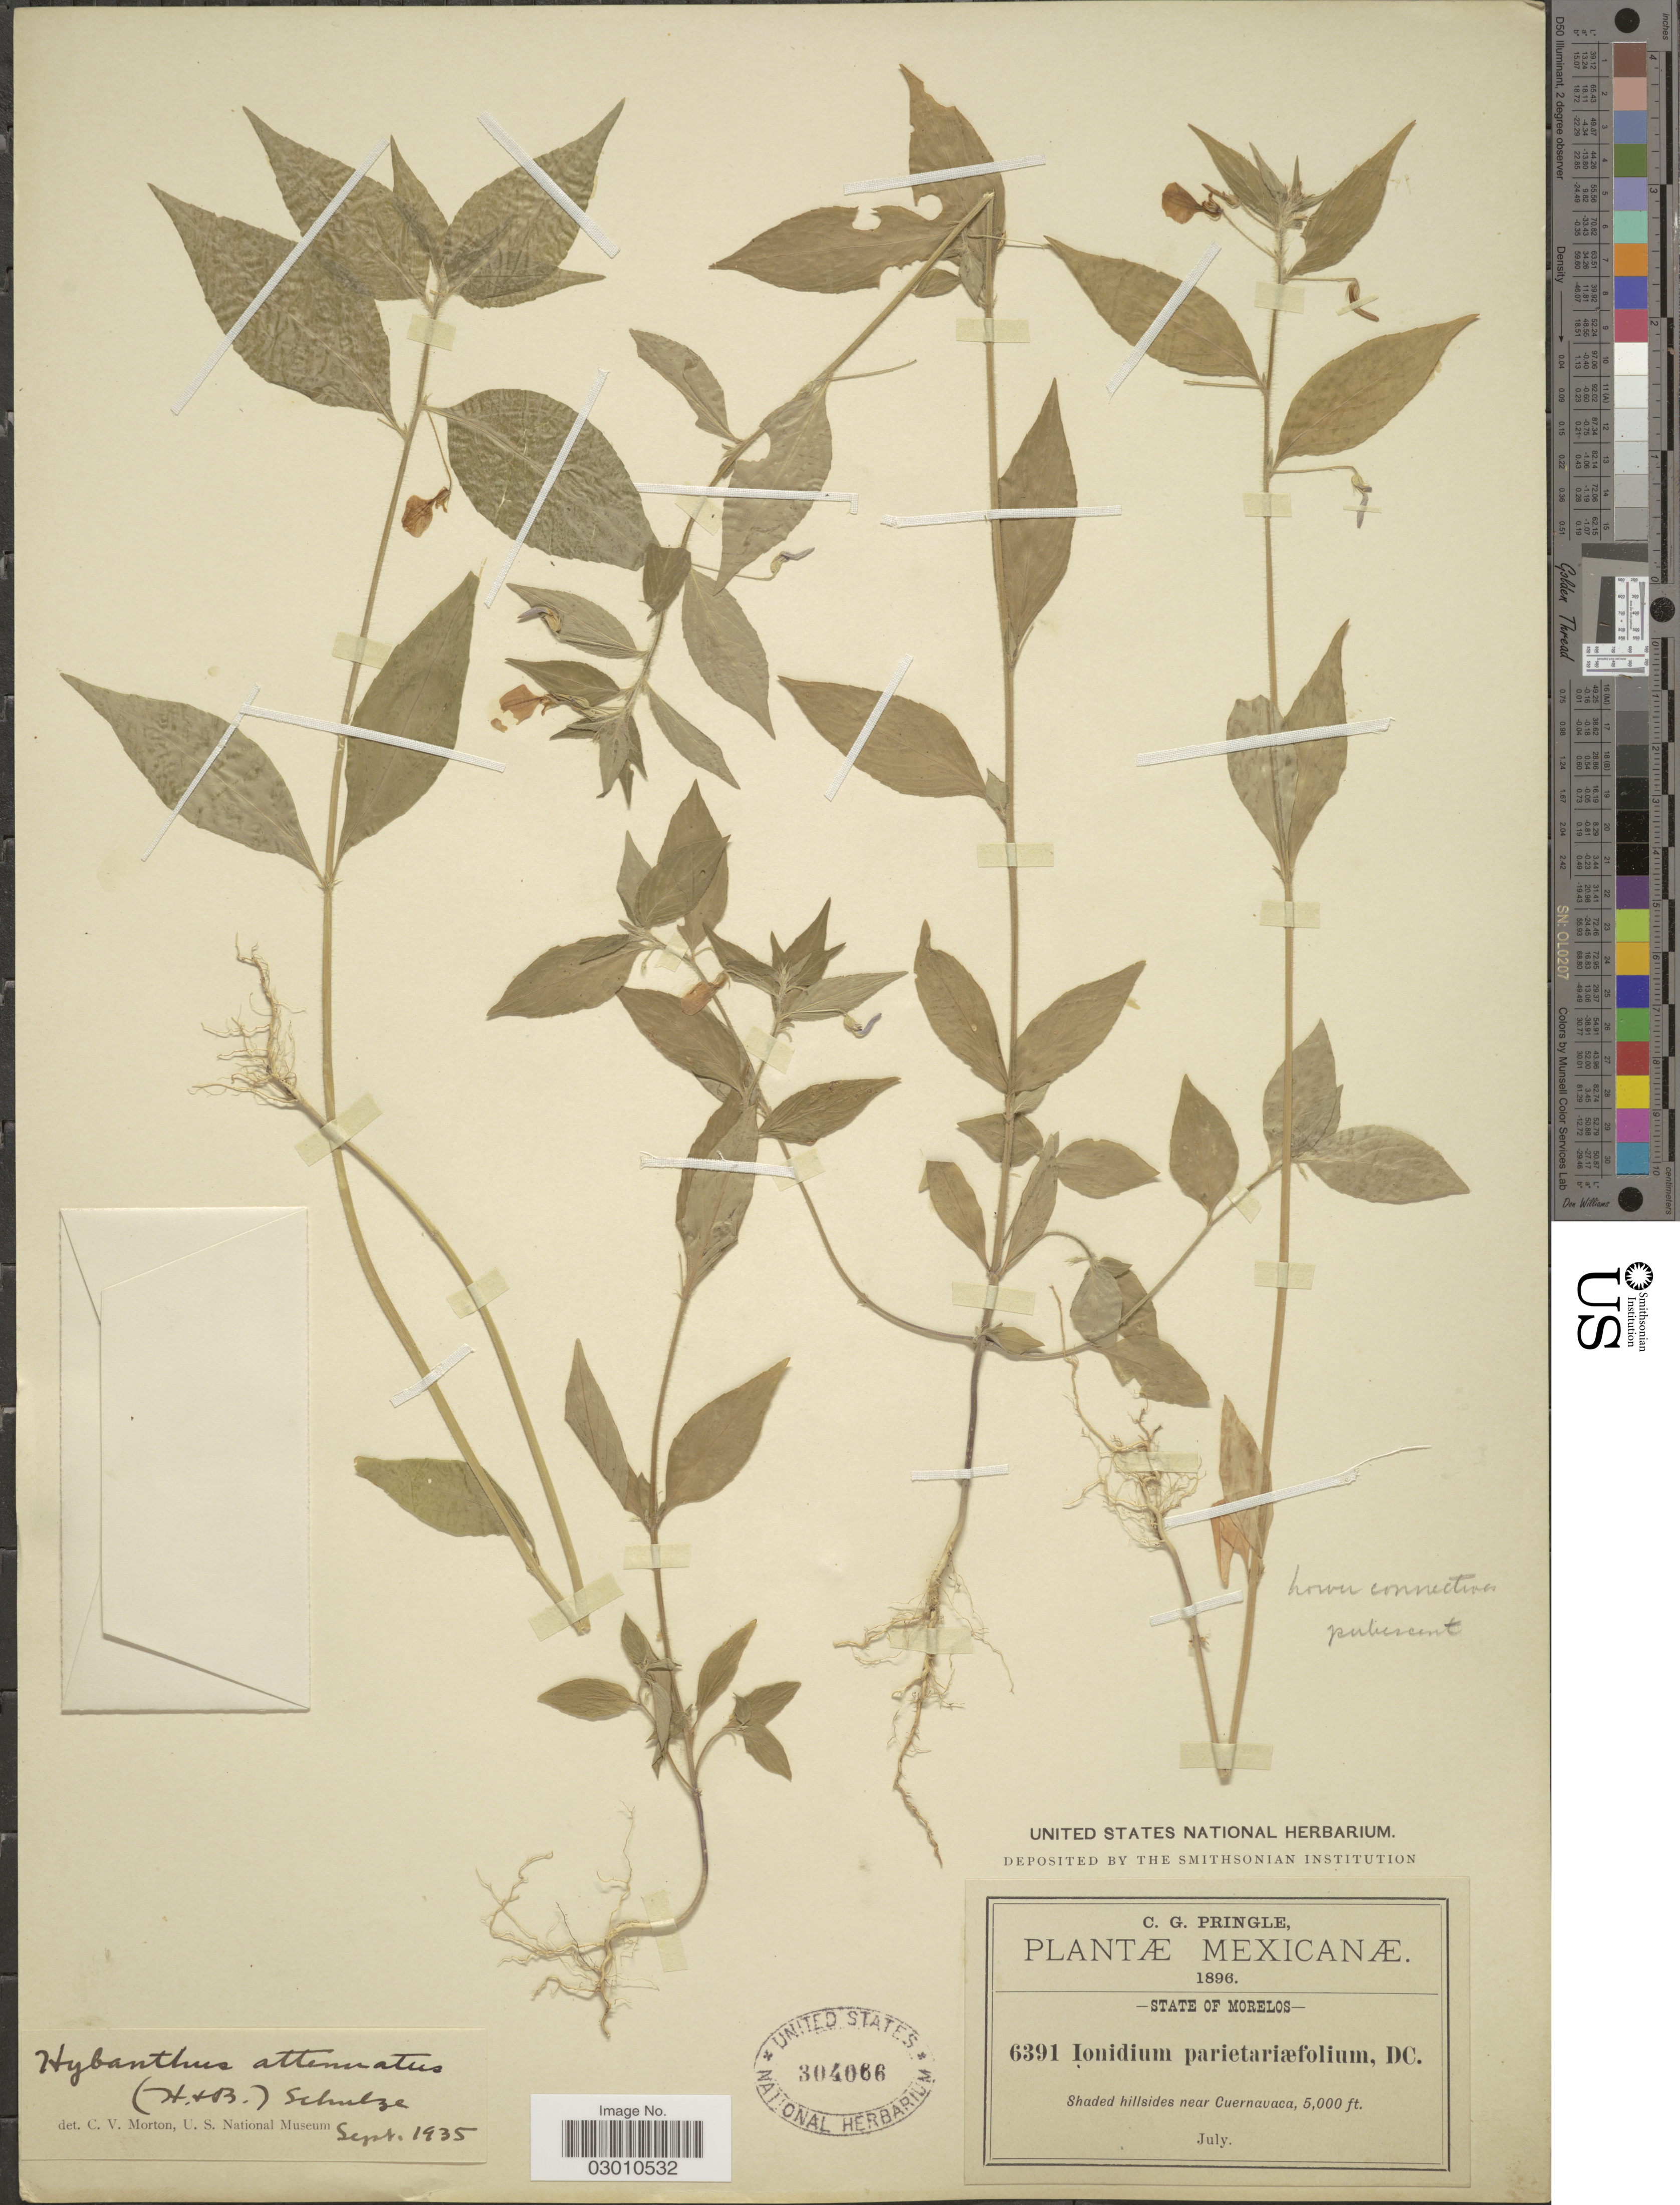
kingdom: Plantae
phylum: Tracheophyta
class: Magnoliopsida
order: Malpighiales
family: Violaceae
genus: Pombalia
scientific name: Pombalia attenuata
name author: (Humb. & Bonpl. ex Willd.) Paula-Souza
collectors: C. G. Pringle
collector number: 6391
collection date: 1896-07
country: Mexico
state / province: Morelos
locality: Shaded hillsides near Cuernavaca.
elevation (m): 1524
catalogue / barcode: US 304066